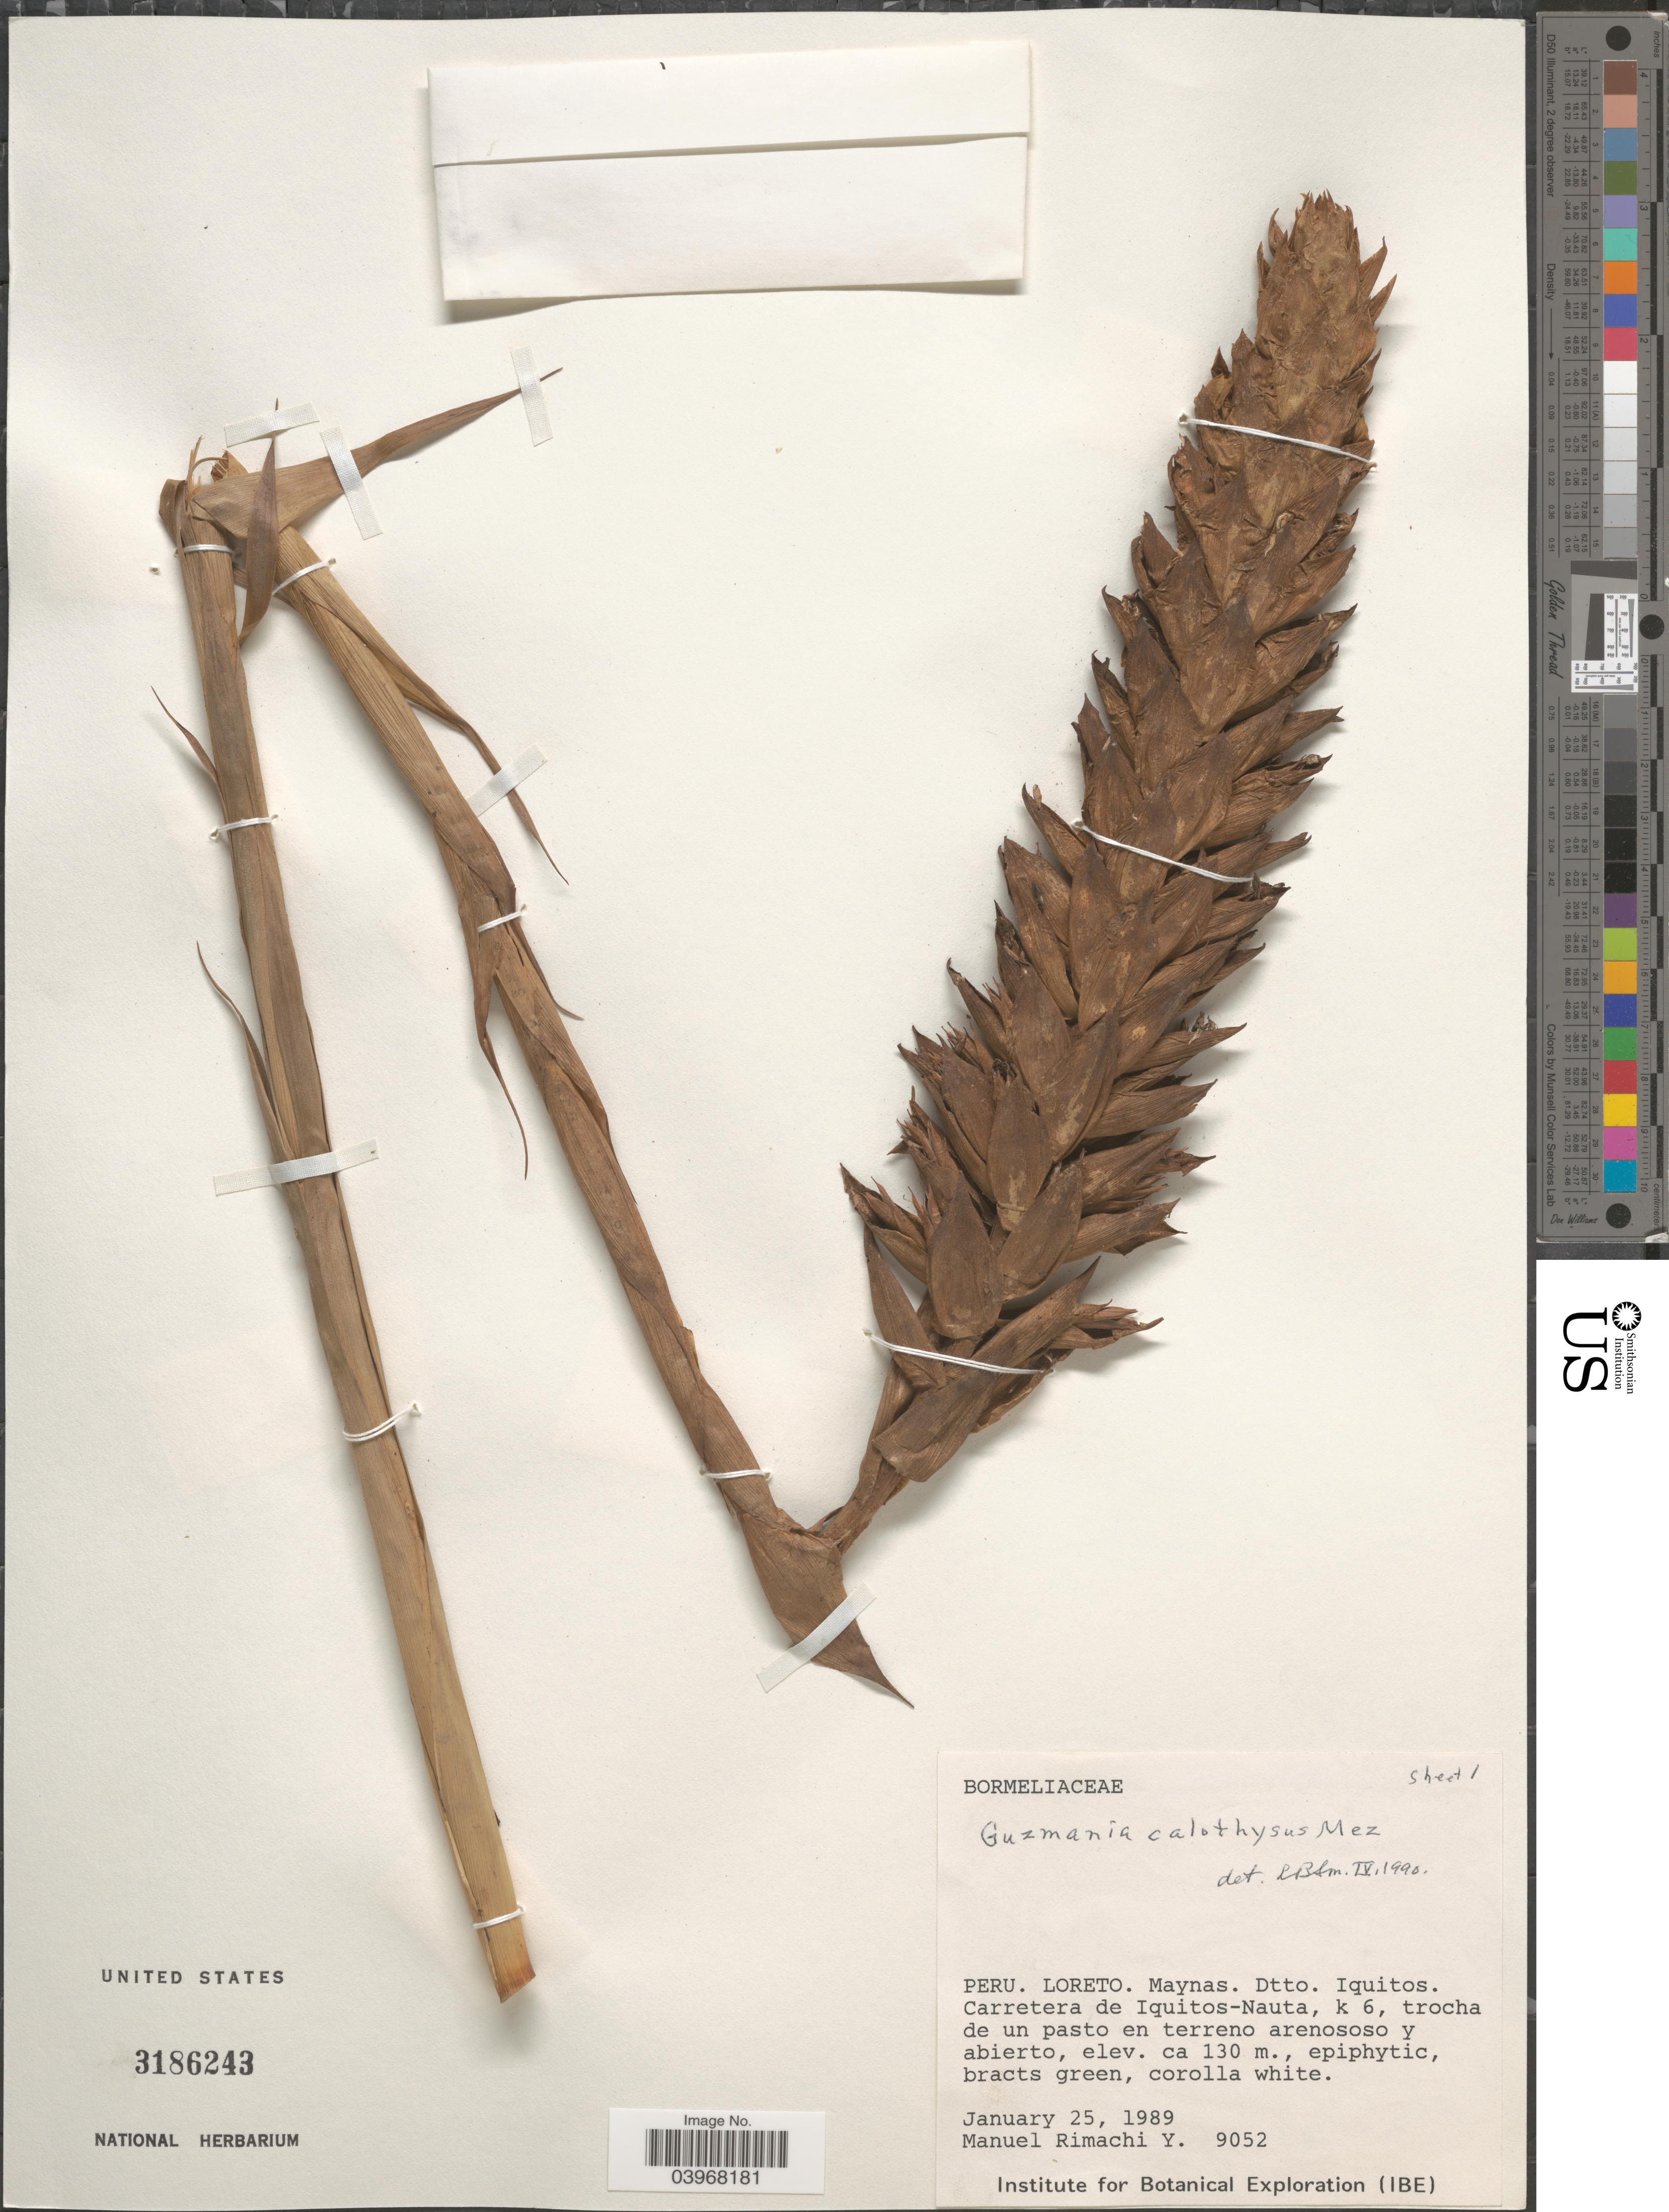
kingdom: Plantae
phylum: Tracheophyta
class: Liliopsida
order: Poales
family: Bromeliaceae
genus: Guzmania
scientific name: Guzmania calothyrsus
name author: Mez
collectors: M. Rimachi Y.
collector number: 9052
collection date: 1989-01-25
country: Peru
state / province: Loreto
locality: Maynas. Dtto. Iquitos. Carretera de Iquitos-Nauta, k 6, trocha de un pasto en terreno arenososo y abierto.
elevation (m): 130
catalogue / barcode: US 3186243